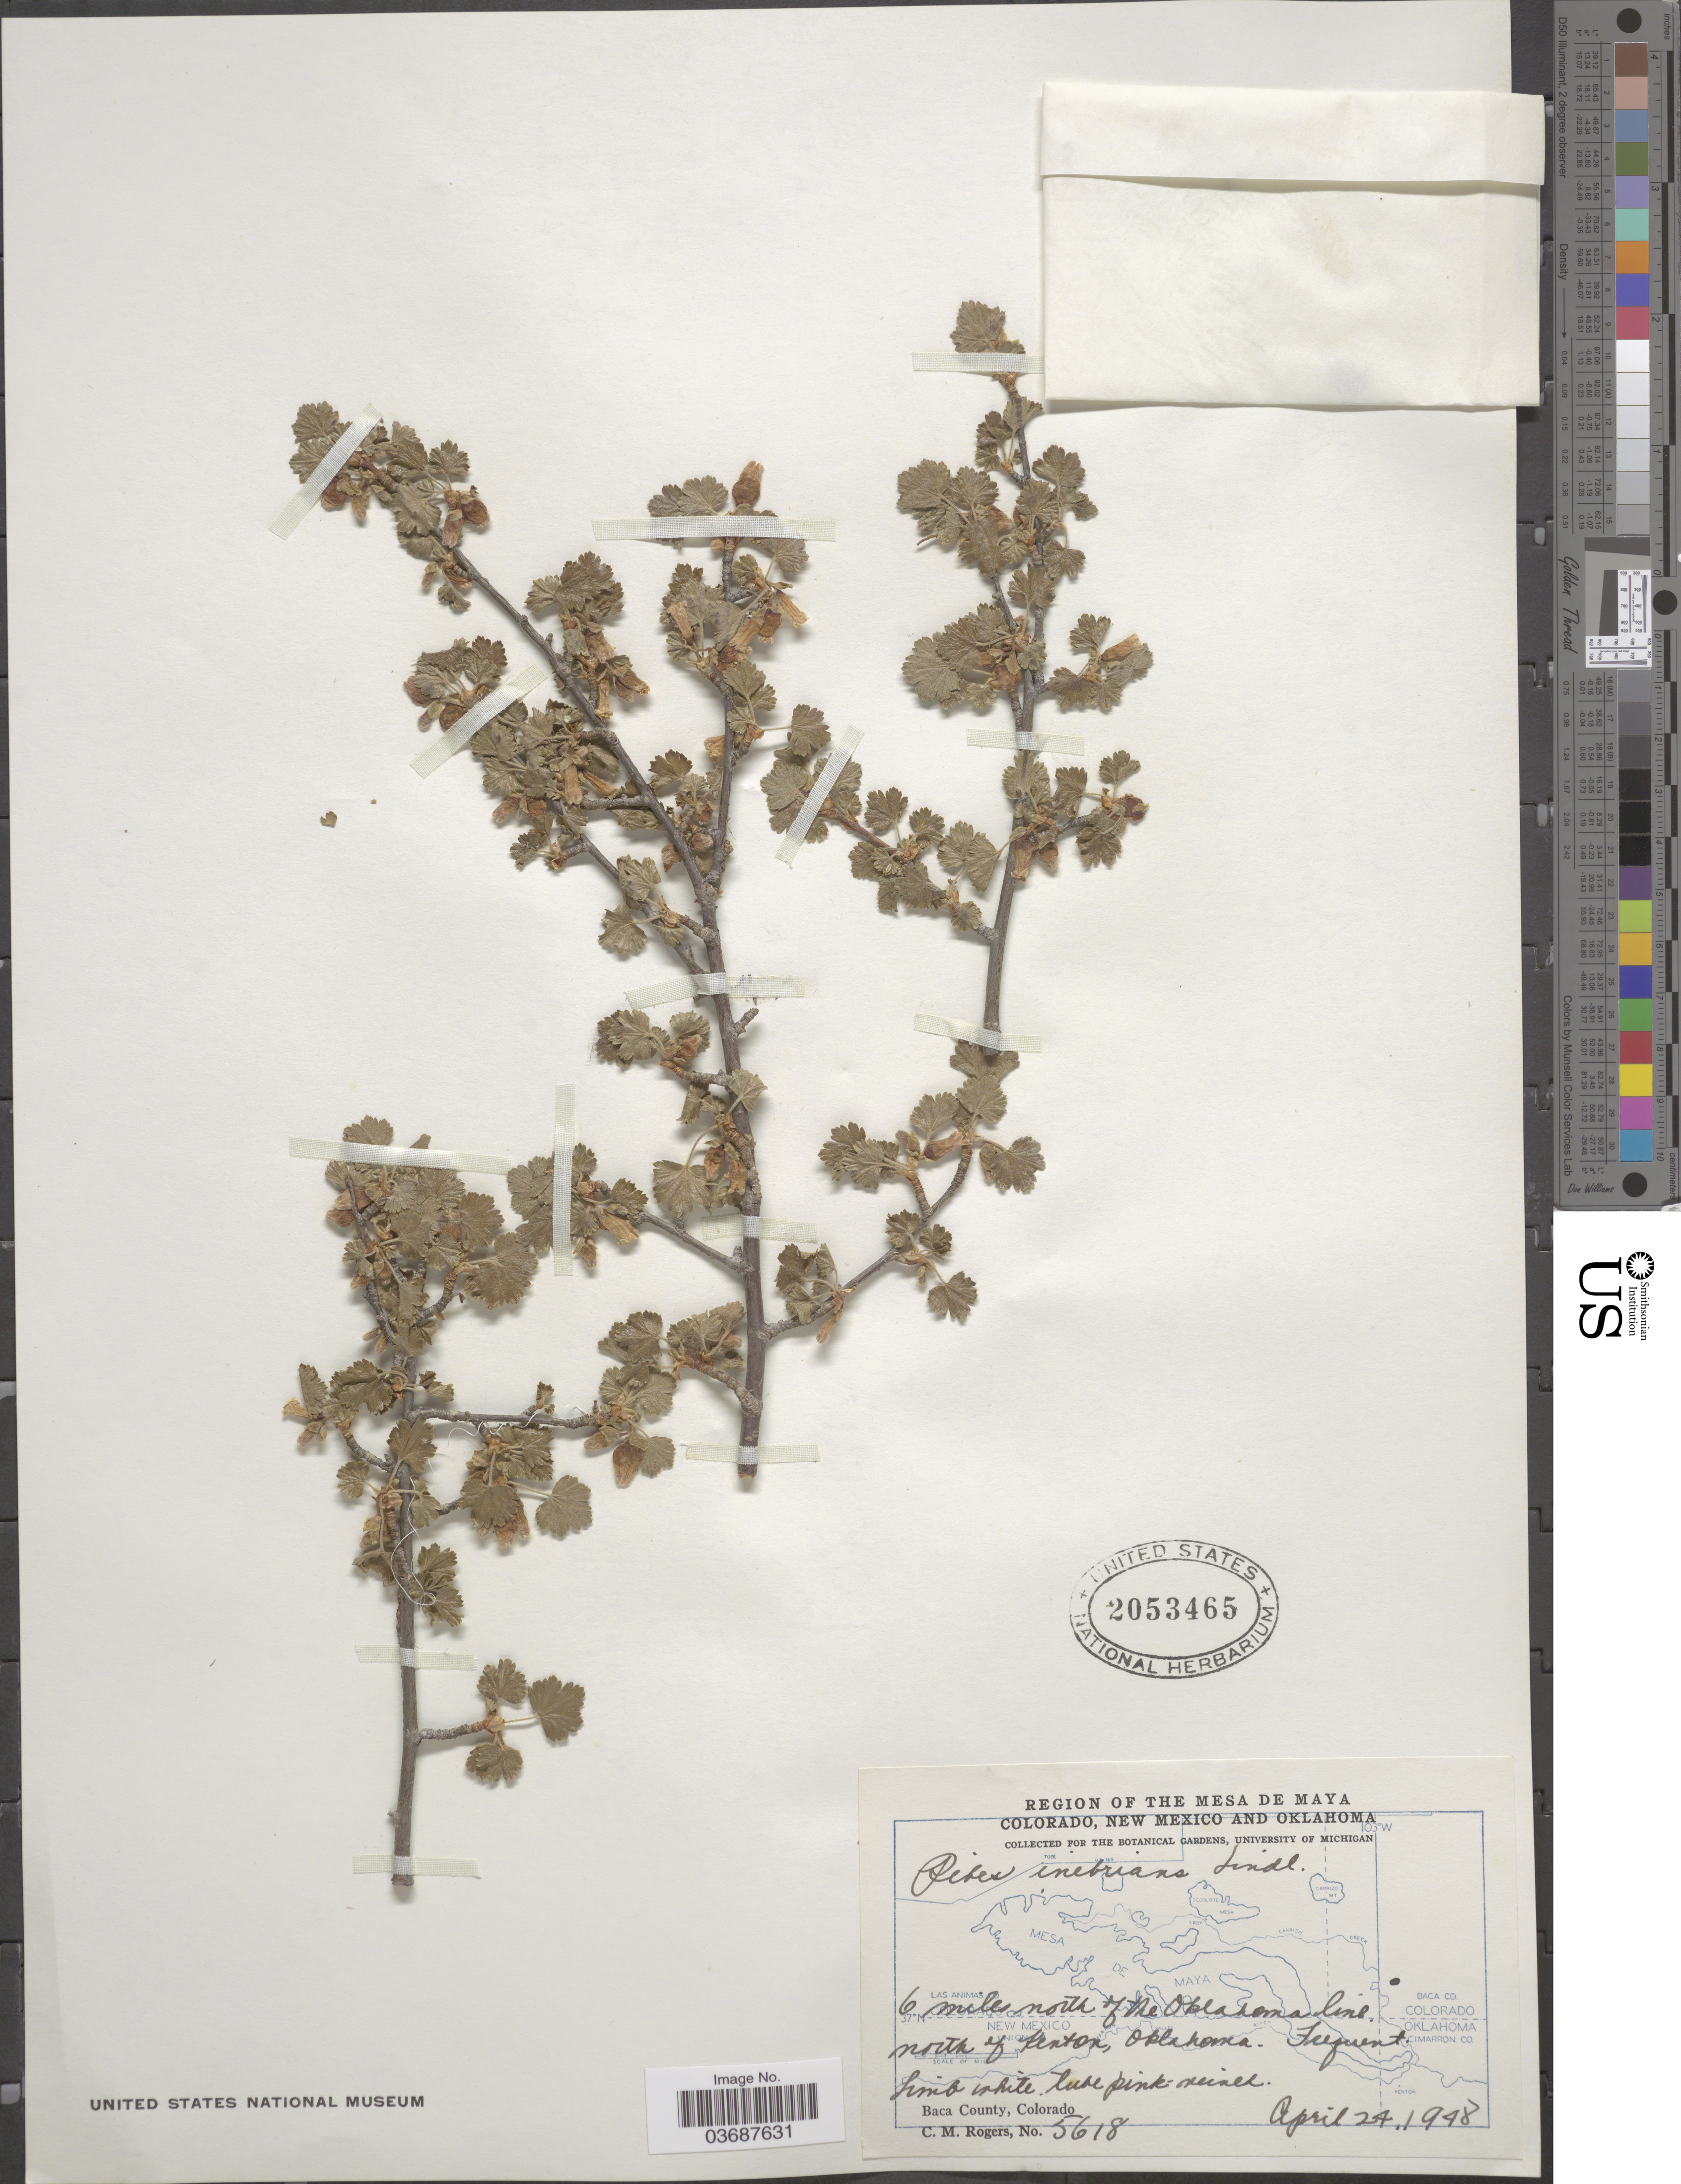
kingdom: Plantae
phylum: Tracheophyta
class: Magnoliopsida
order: Saxifragales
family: Grossulariaceae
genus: Ribes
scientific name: Ribes inebrians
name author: Lindl.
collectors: C. M. Rogers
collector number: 5618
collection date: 1948-04-24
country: United States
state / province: Colorado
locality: Region of the Mesa de Maya. 6 miles north of the Oklahoma line, north of Kenton, Oklahoma. Baca County, Colorado.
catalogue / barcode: US 2053465